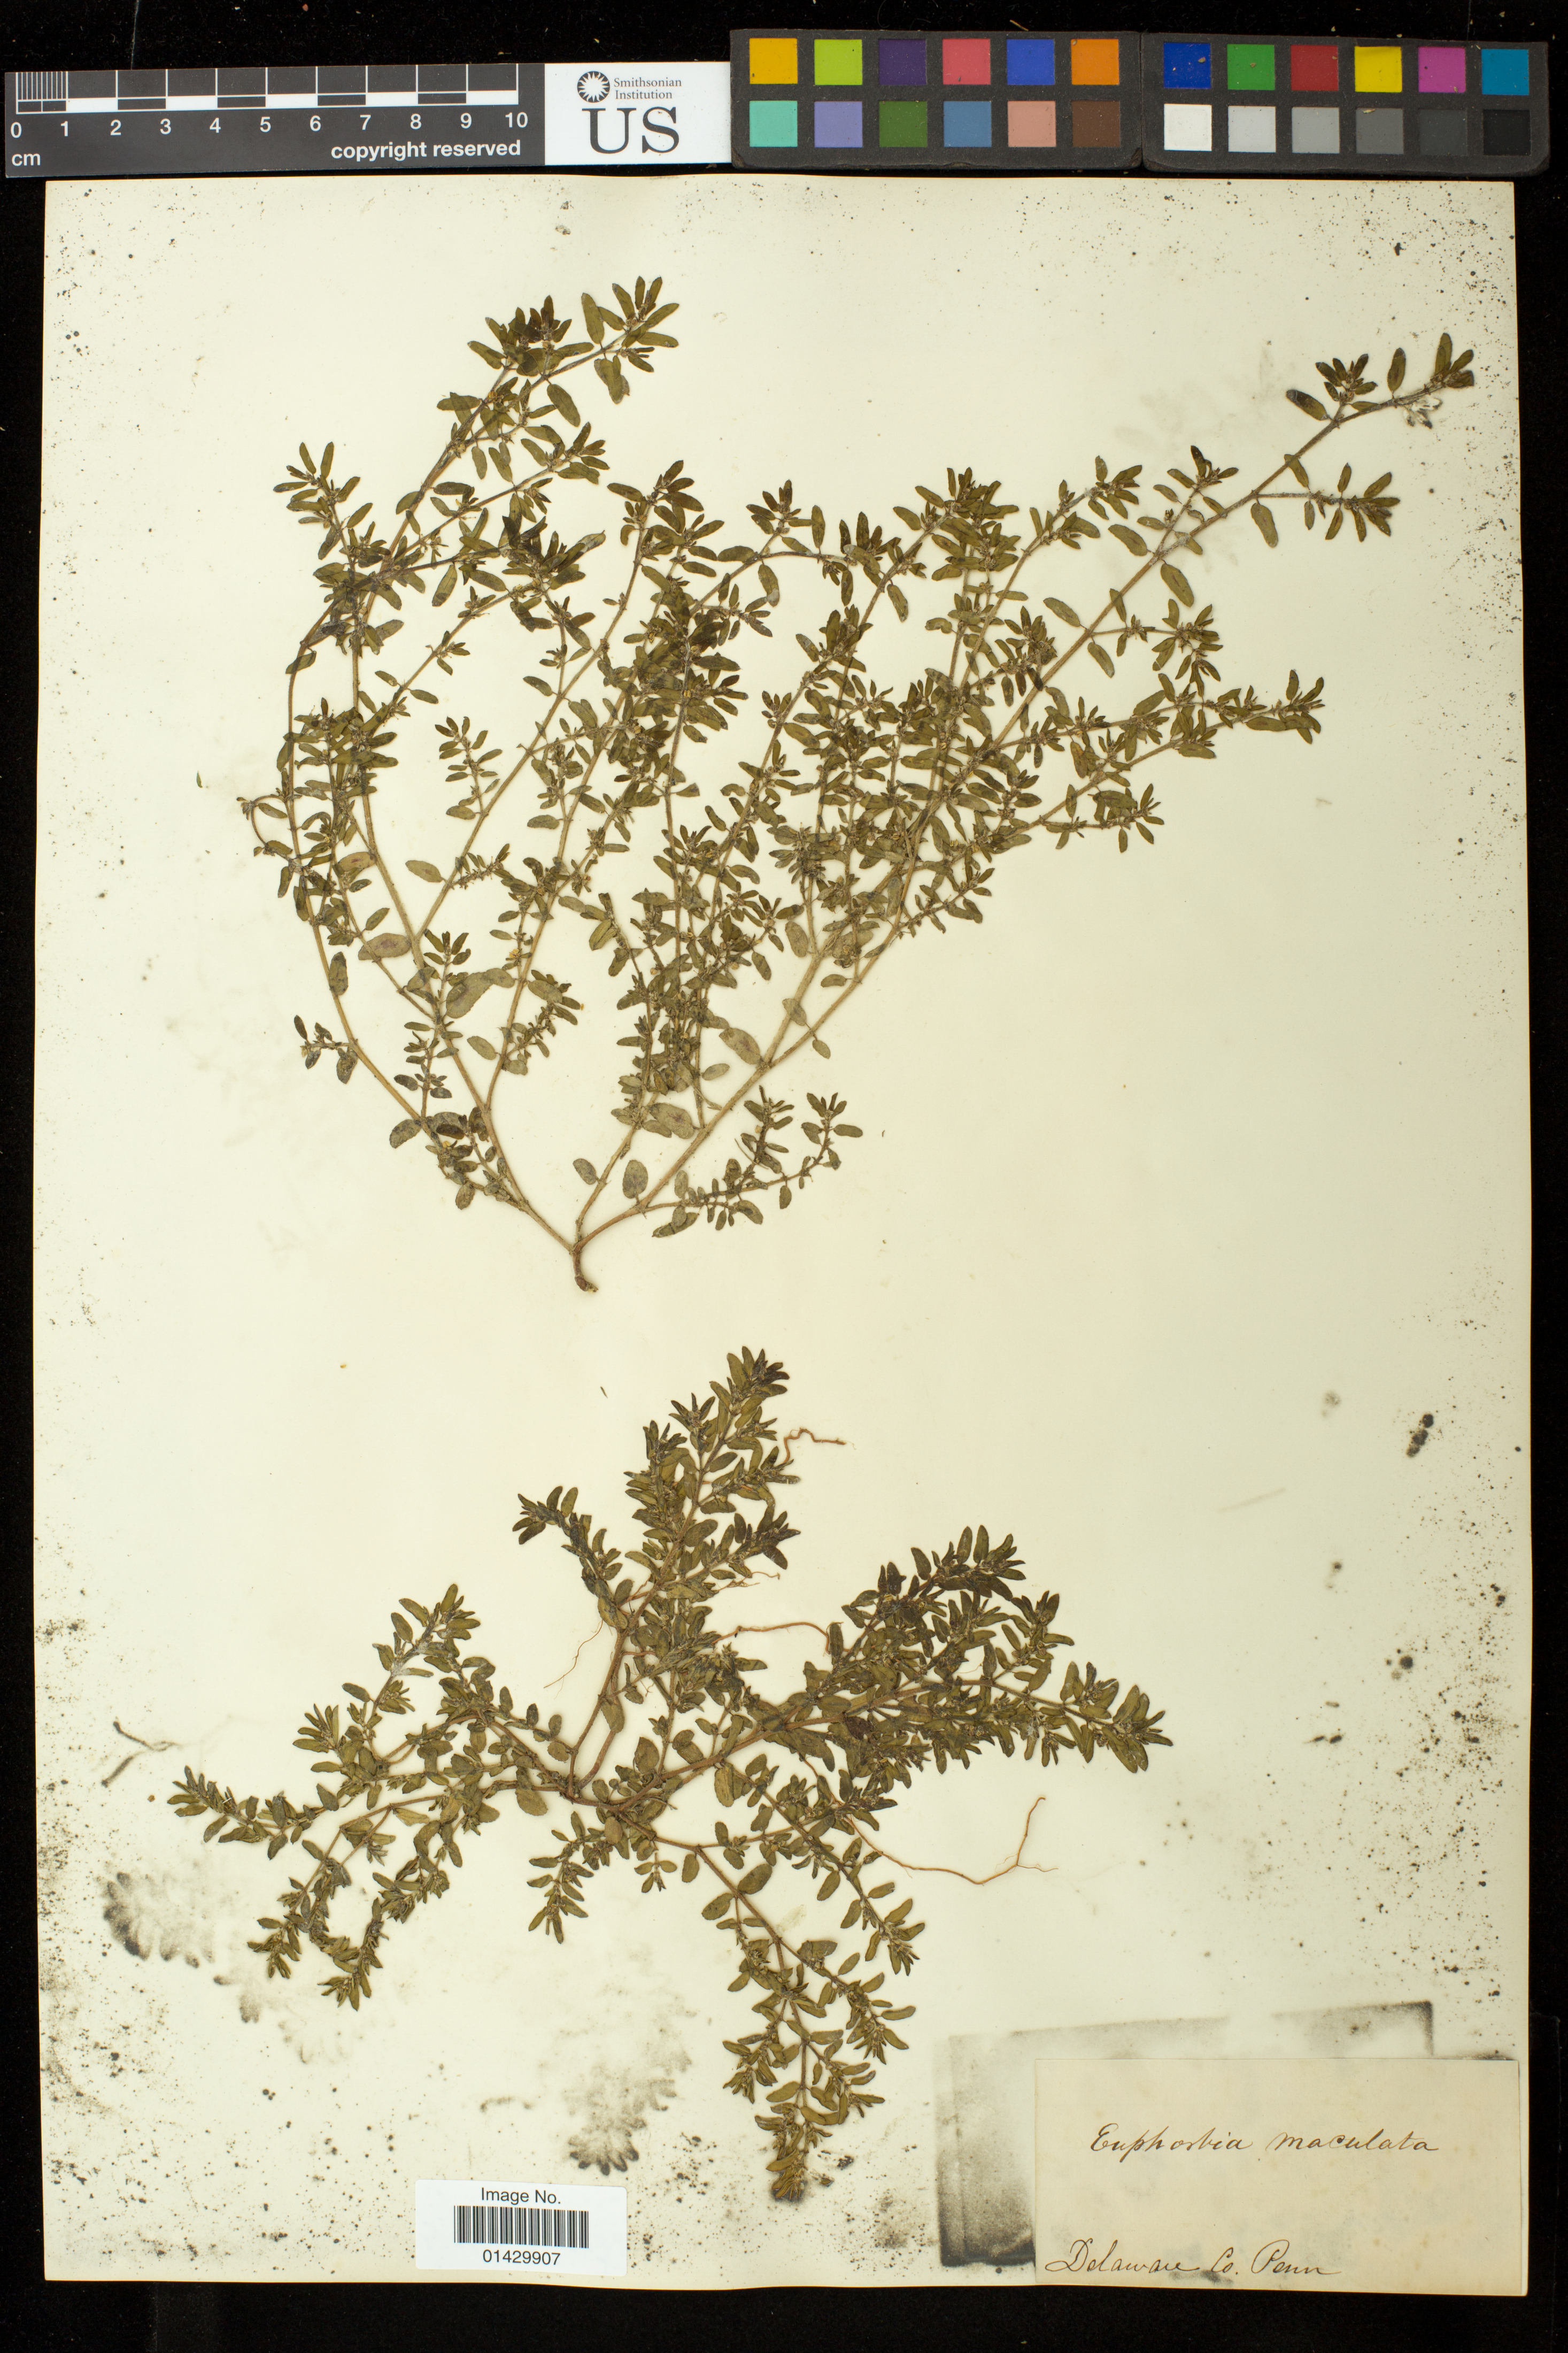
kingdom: Plantae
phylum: Tracheophyta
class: Magnoliopsida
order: Malpighiales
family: Euphorbiaceae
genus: Euphorbia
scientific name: Euphorbia maculata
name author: L.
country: United States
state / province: Pennsylvania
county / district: Delaware